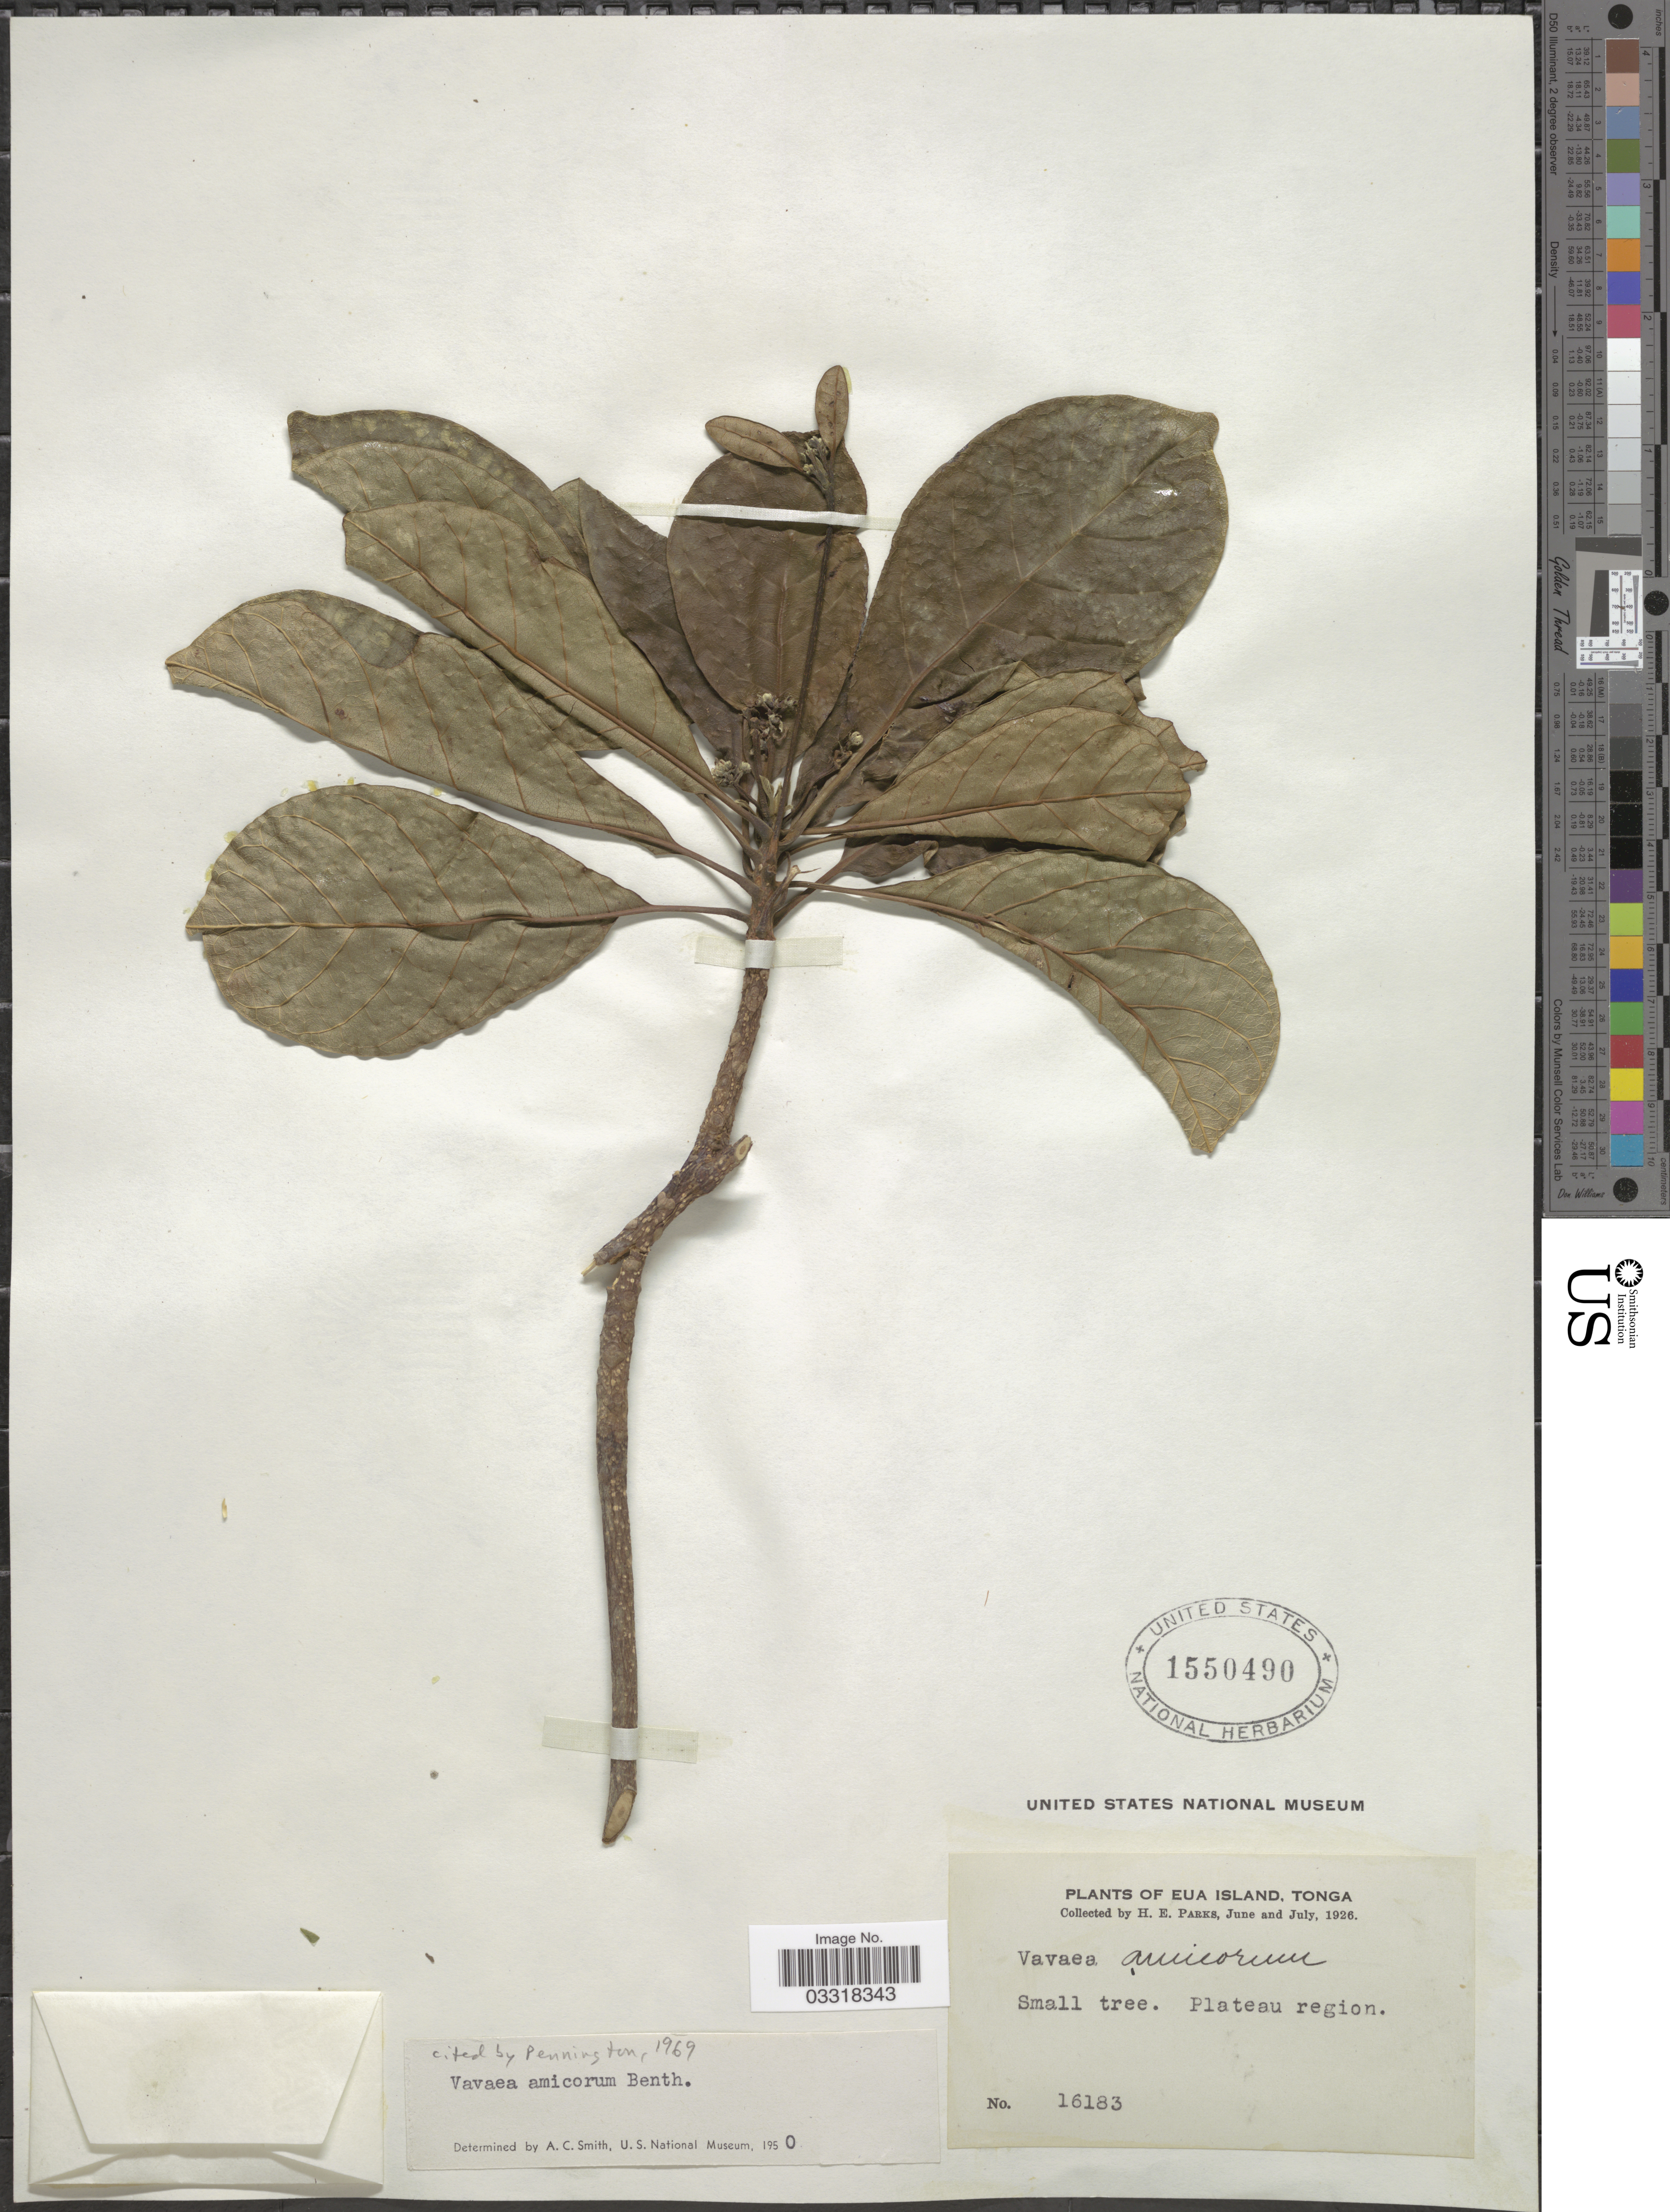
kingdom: Plantae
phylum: Tracheophyta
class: Magnoliopsida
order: Sapindales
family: Meliaceae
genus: Vavaea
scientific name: Vavaea amicorum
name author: Benth.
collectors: H. E. Parks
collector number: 16183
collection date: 1926-06/1926-07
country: Tonga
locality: Eua Island. Plateau region.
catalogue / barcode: US 1550490